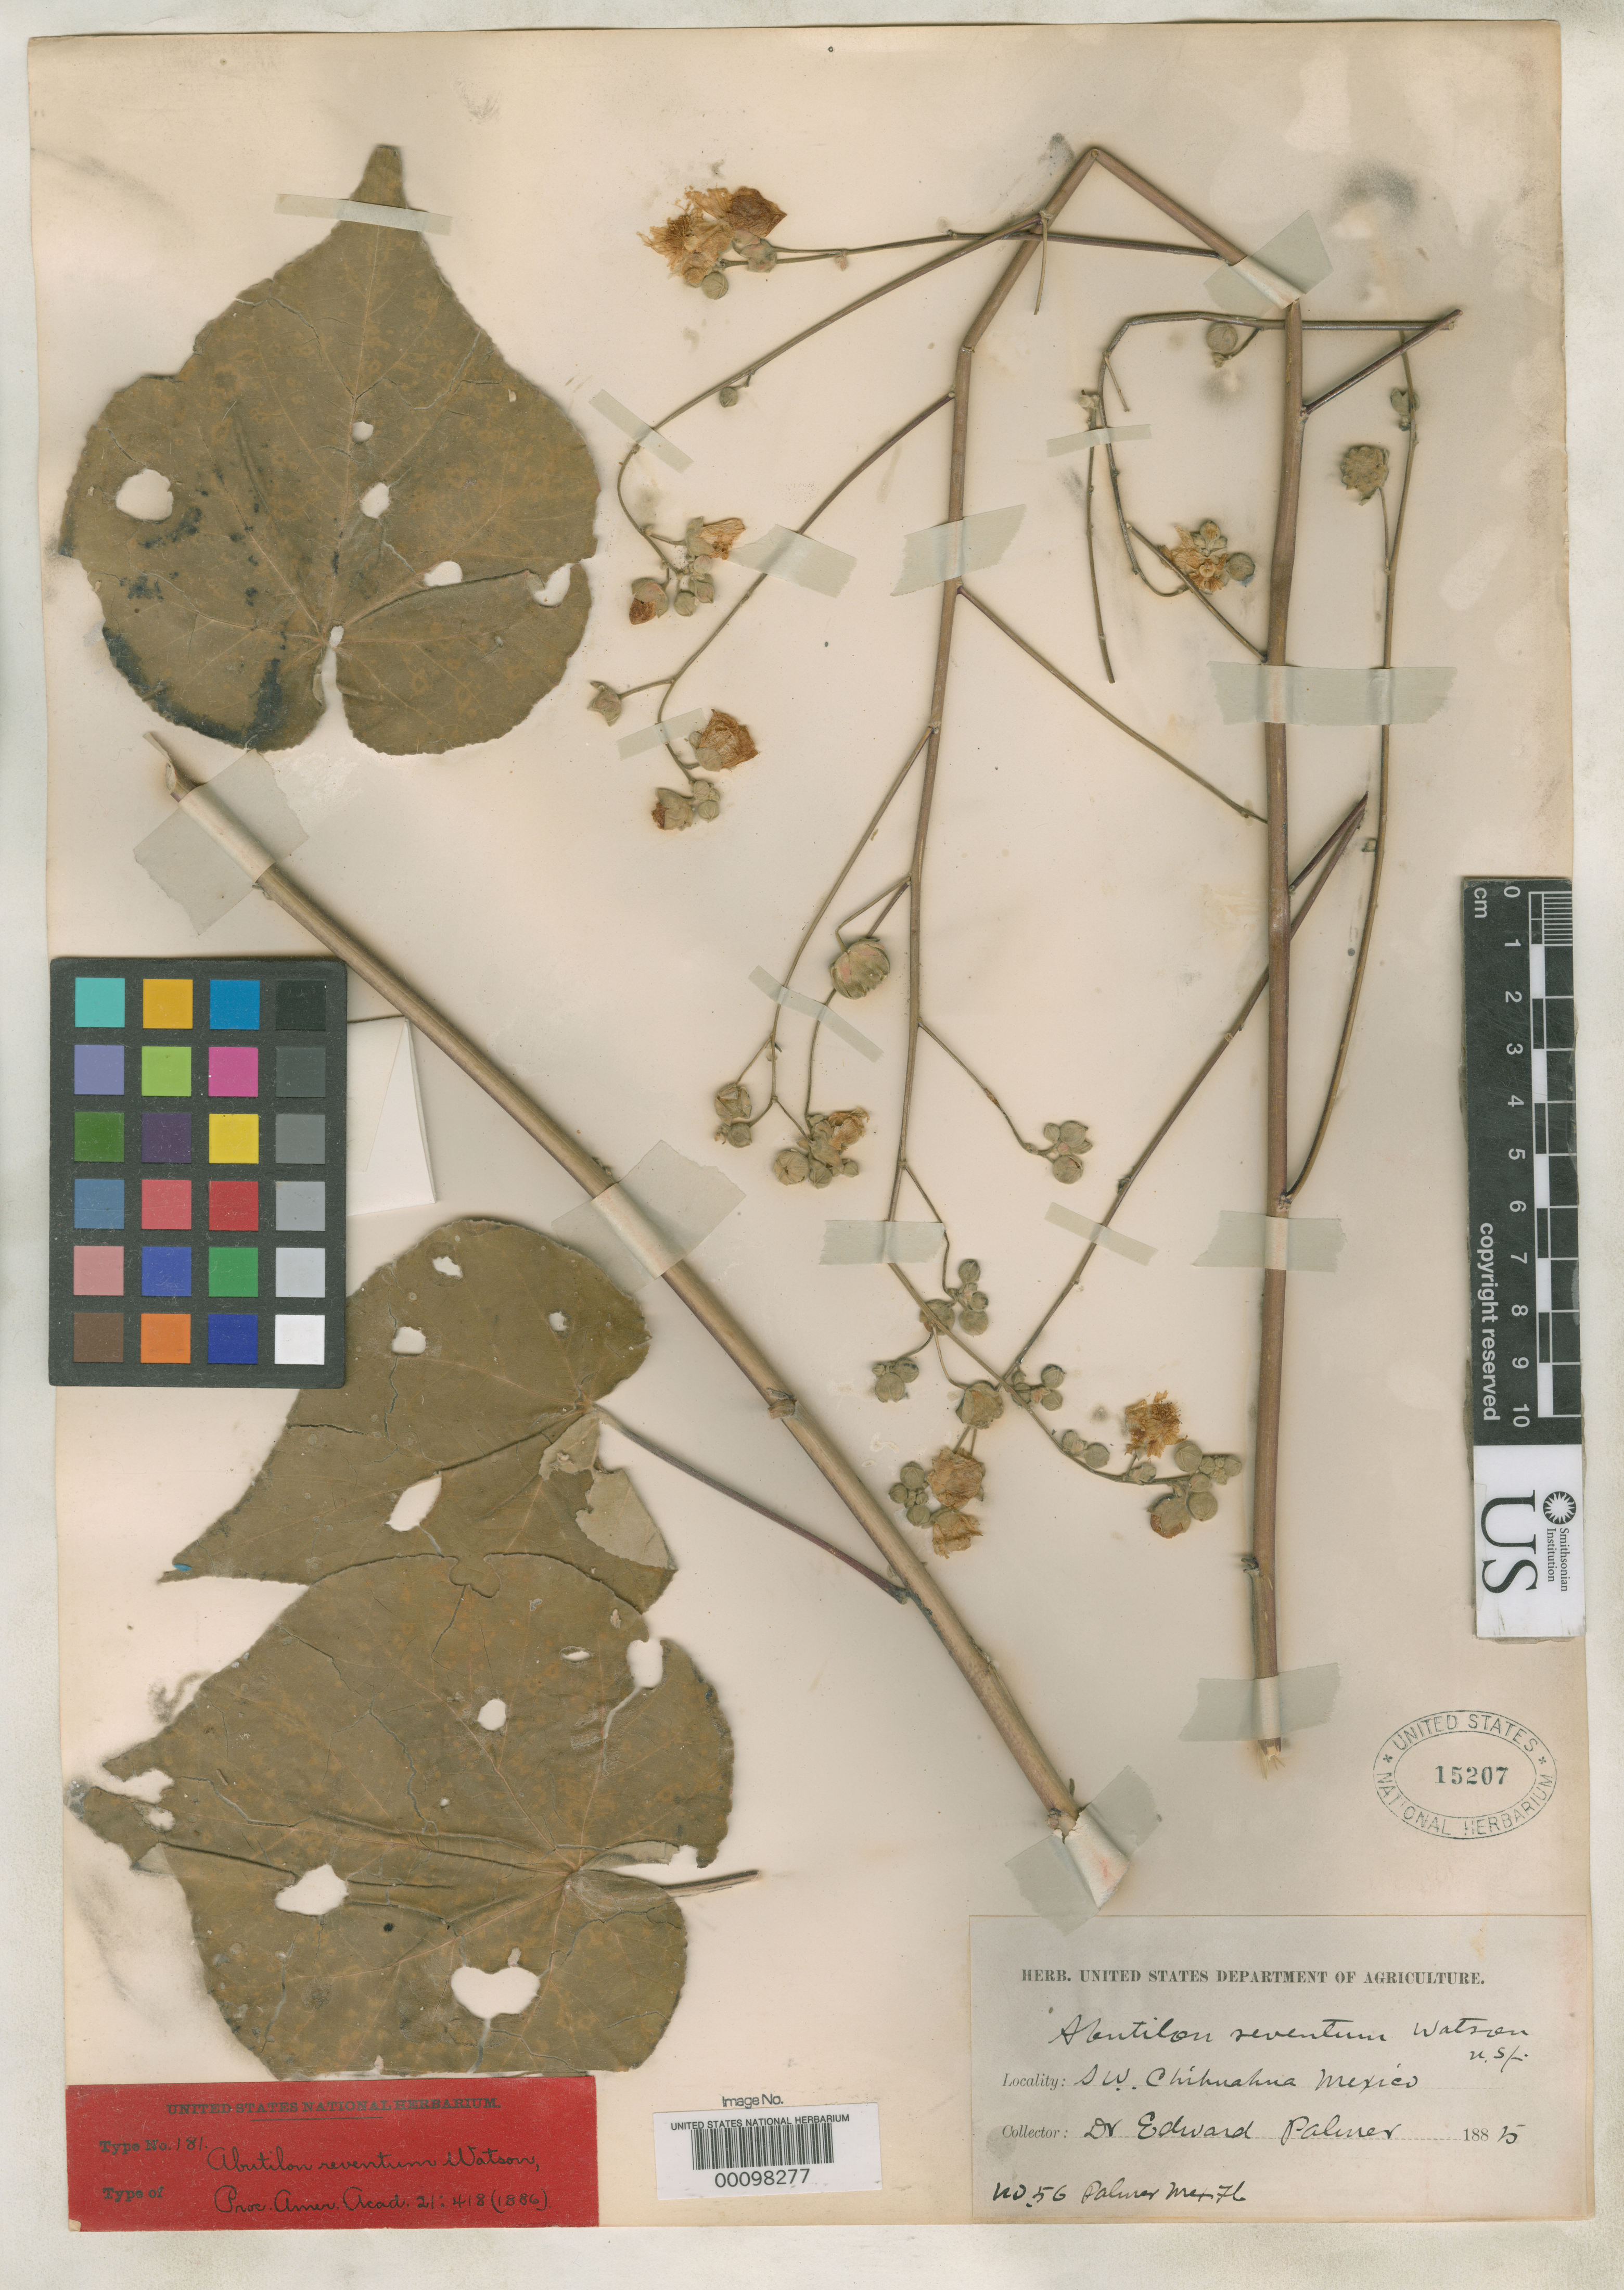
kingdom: Plantae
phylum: Tracheophyta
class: Magnoliopsida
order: Malvales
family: Malvaceae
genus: Abutilon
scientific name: Abutilon reventum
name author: S. Watson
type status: Syntype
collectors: E. Palmer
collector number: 56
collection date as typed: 1885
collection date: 1885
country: Mexico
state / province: Chihuahua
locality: Hacienda San Jose.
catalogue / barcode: US 15207